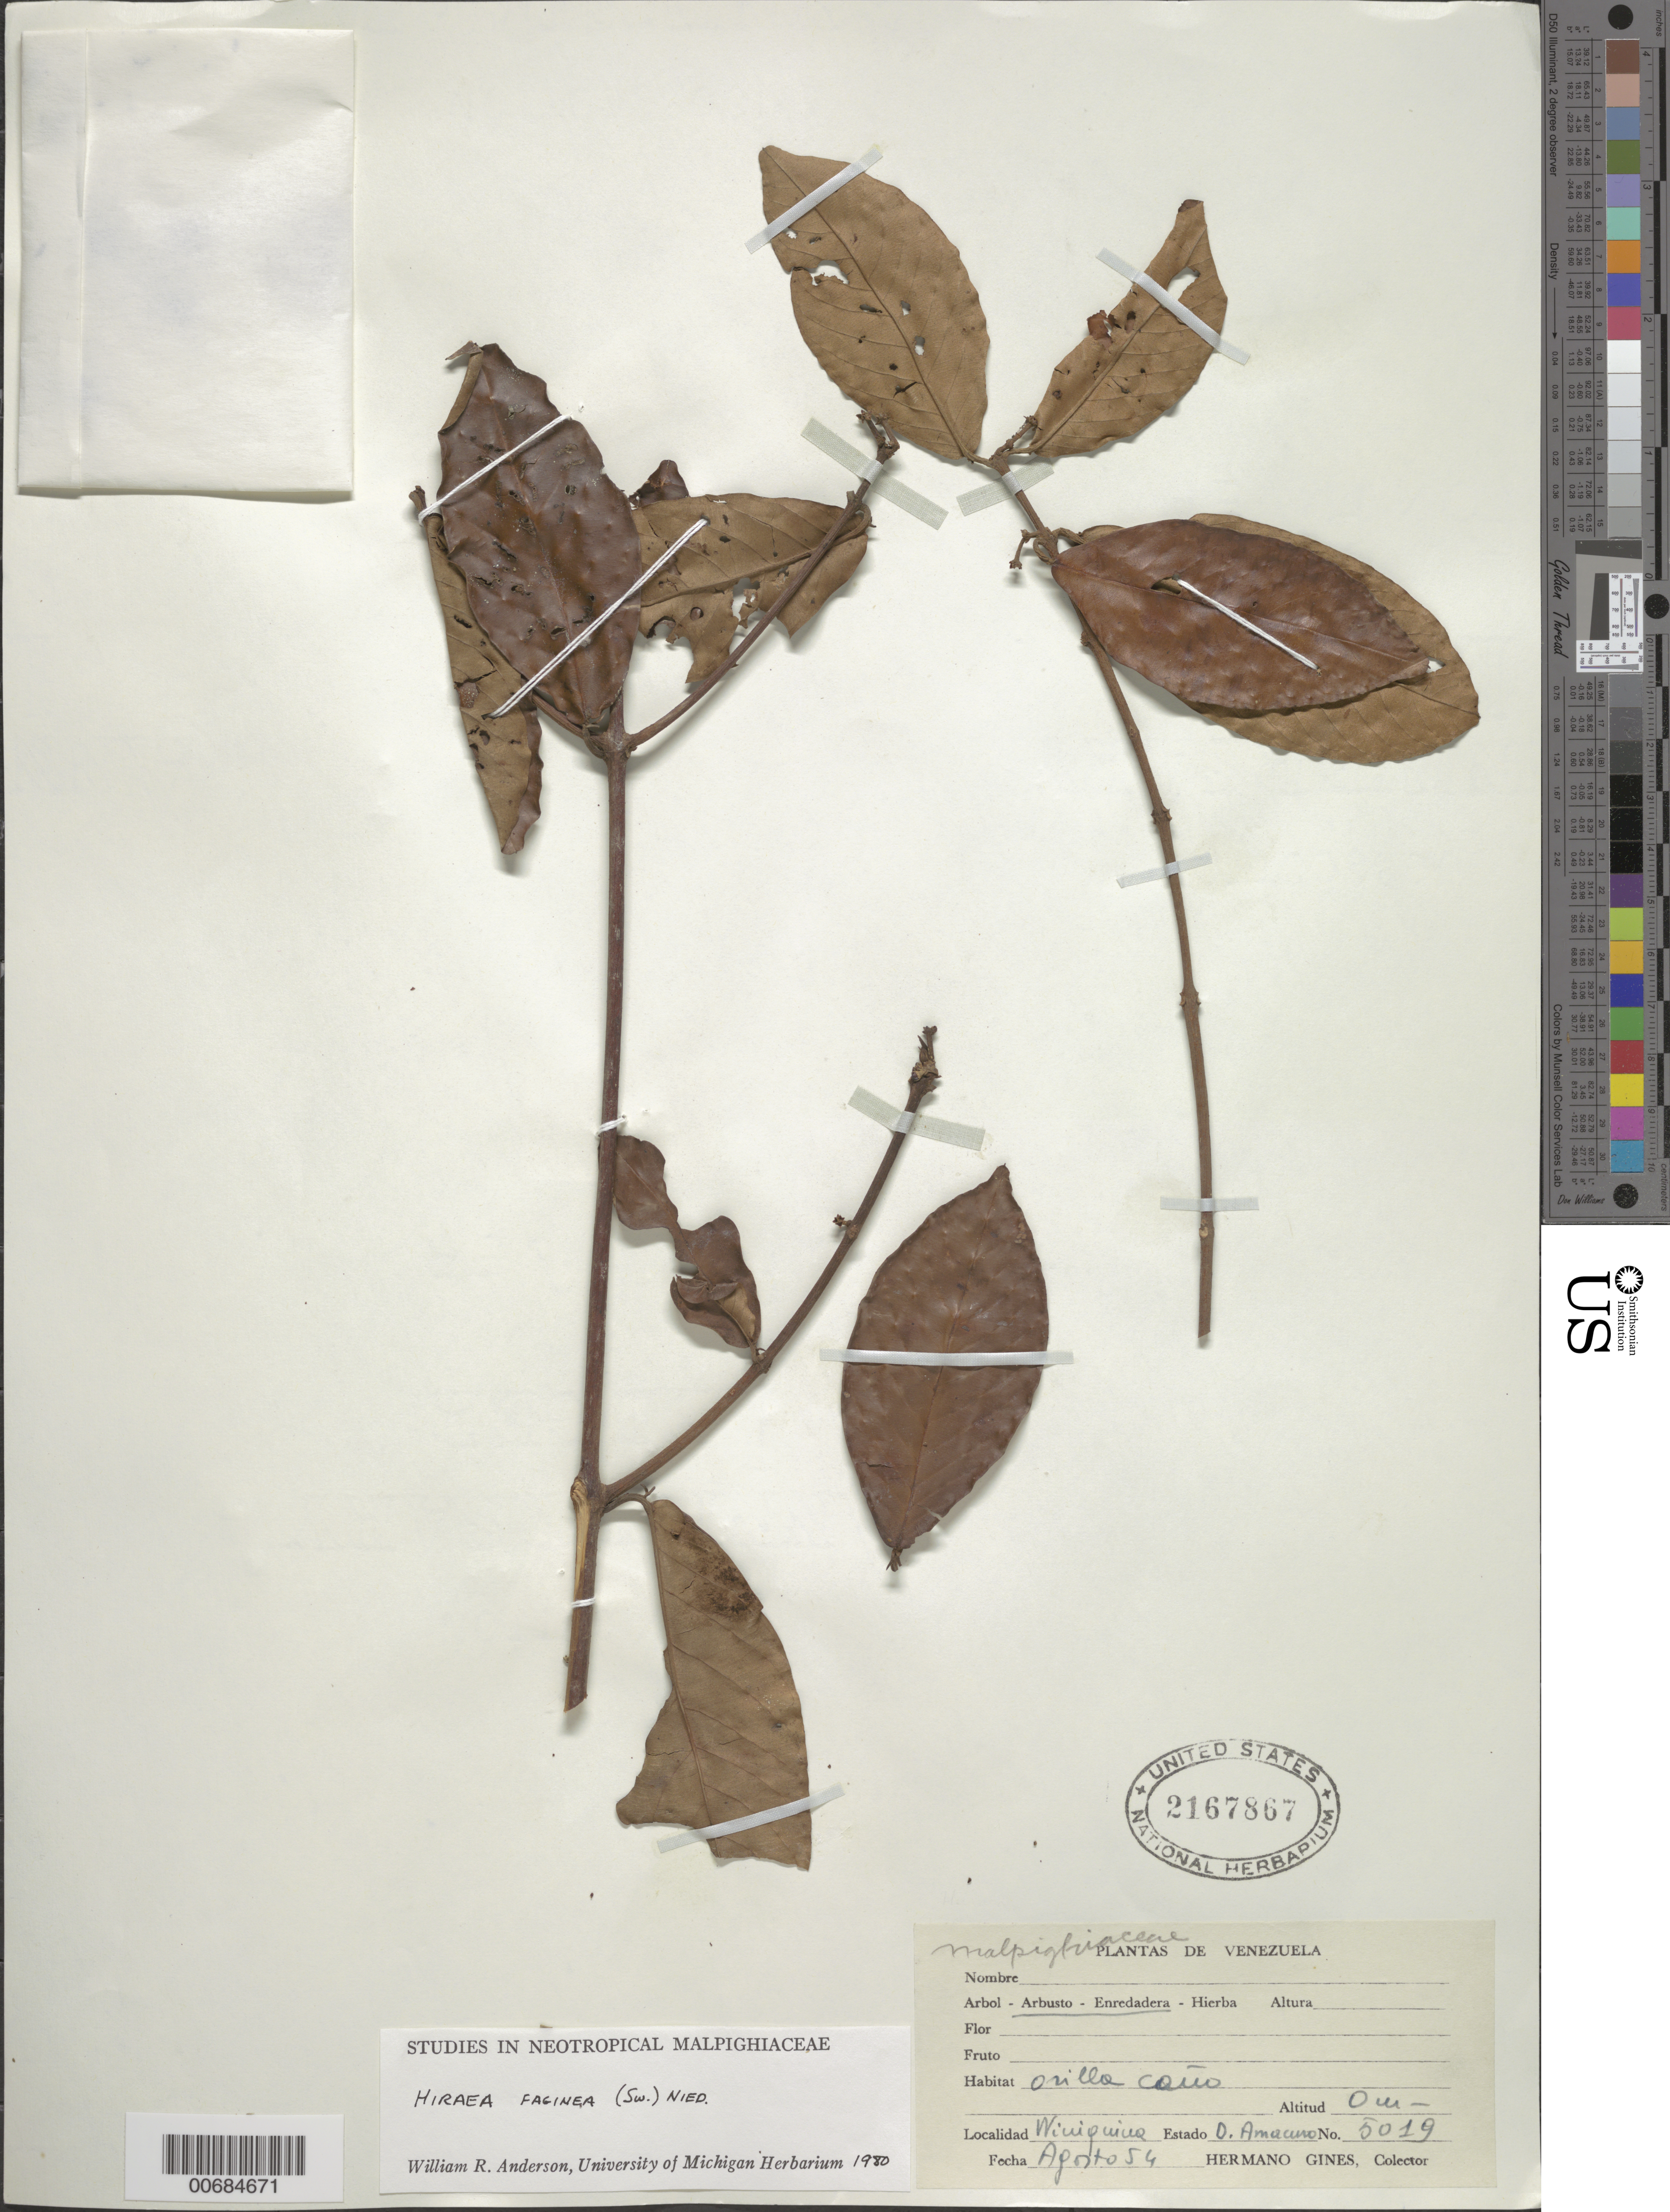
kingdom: Plantae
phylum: Tracheophyta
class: Magnoliopsida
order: Malpighiales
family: Malpighiaceae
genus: Hiraea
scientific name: Hiraea faginea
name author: (Sw.) Nied.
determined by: Anderson, W. R., (MICH), University of Michigan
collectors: H. Gines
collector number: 5019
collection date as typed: Aug-54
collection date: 1954-08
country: Venezuela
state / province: Delta Amacuro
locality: C. Wiuiquina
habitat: Orilla caño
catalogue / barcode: US 2167867